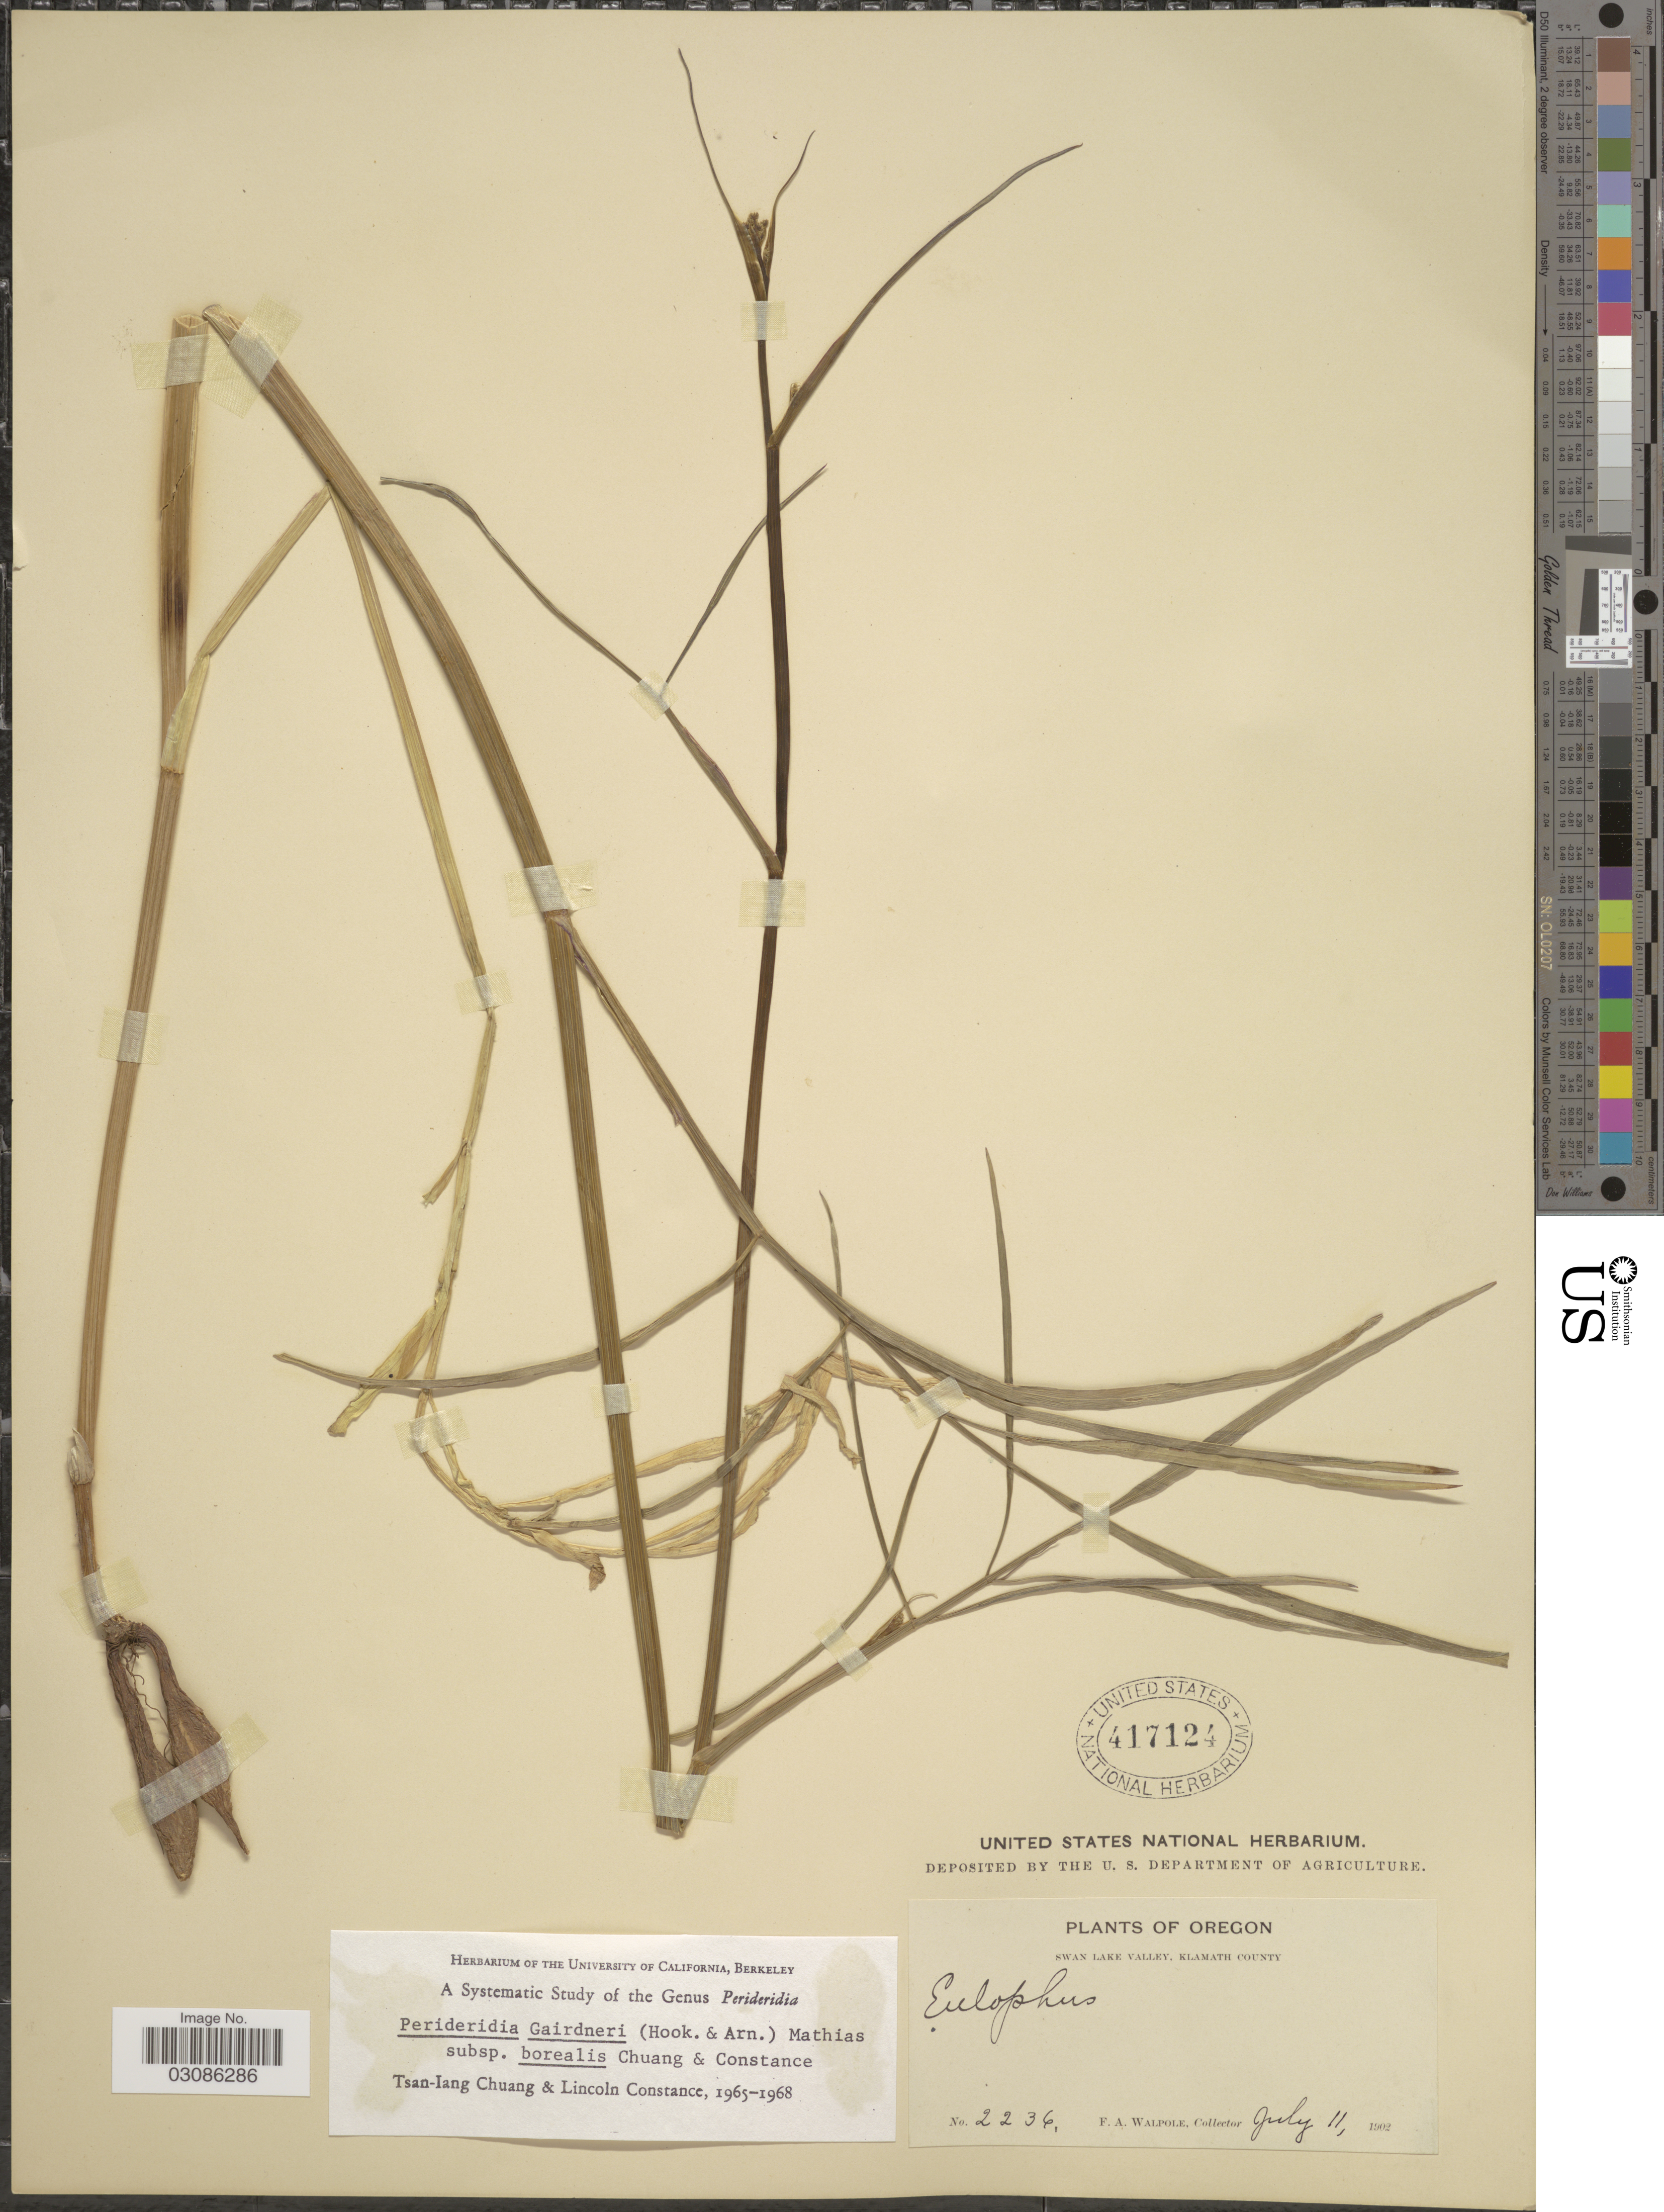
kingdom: Plantae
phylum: Tracheophyta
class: Magnoliopsida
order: Apiales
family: Apiaceae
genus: Perideridia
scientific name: Perideridia gairdneri subsp. borealis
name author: T.I. Chuang & Constance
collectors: F. Walpole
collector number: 2236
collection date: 1902-07-11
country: United States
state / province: Oregon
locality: Swan Lake Valley, Klamath County.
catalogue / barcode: US 417124